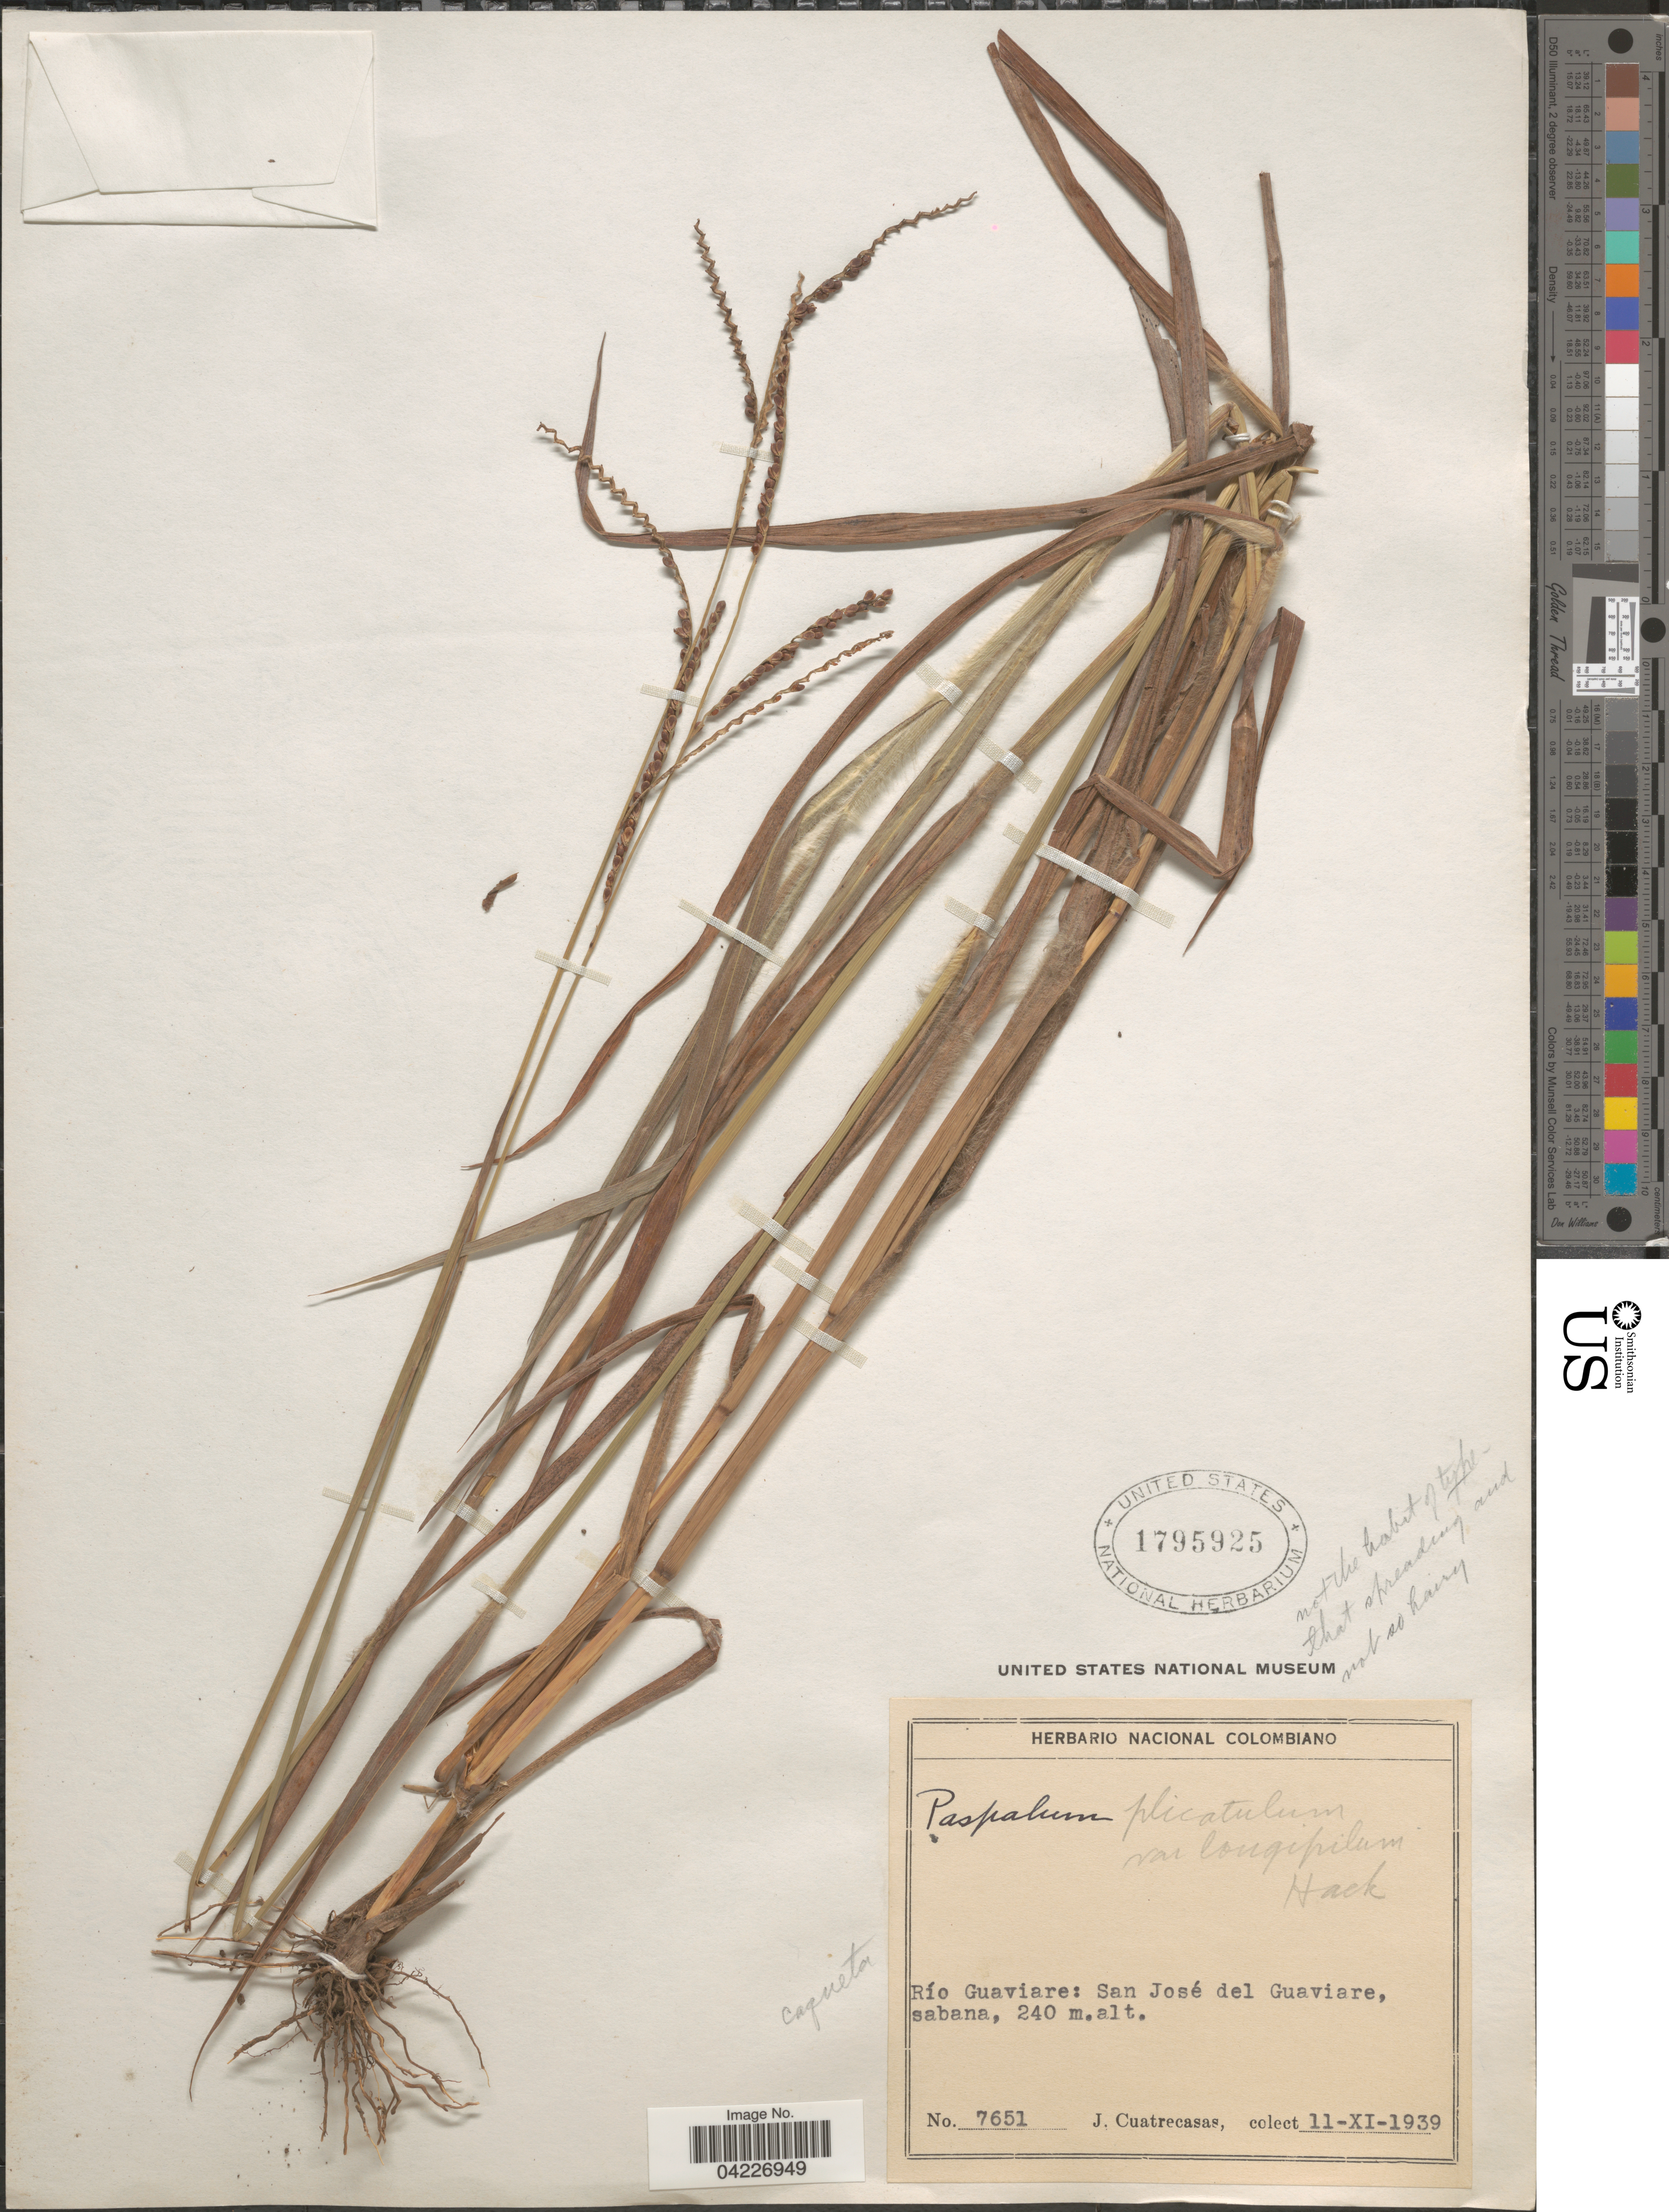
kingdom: Plantae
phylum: Tracheophyta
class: Liliopsida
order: Poales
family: Poaceae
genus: Paspalum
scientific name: Paspalum sp.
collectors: J. Cuatrecasas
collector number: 7651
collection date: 1939-11-11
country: Colombia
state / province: Guaviare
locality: Río Guaviare: San José del Guaviare, sabana.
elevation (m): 240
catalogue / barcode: US 1795925